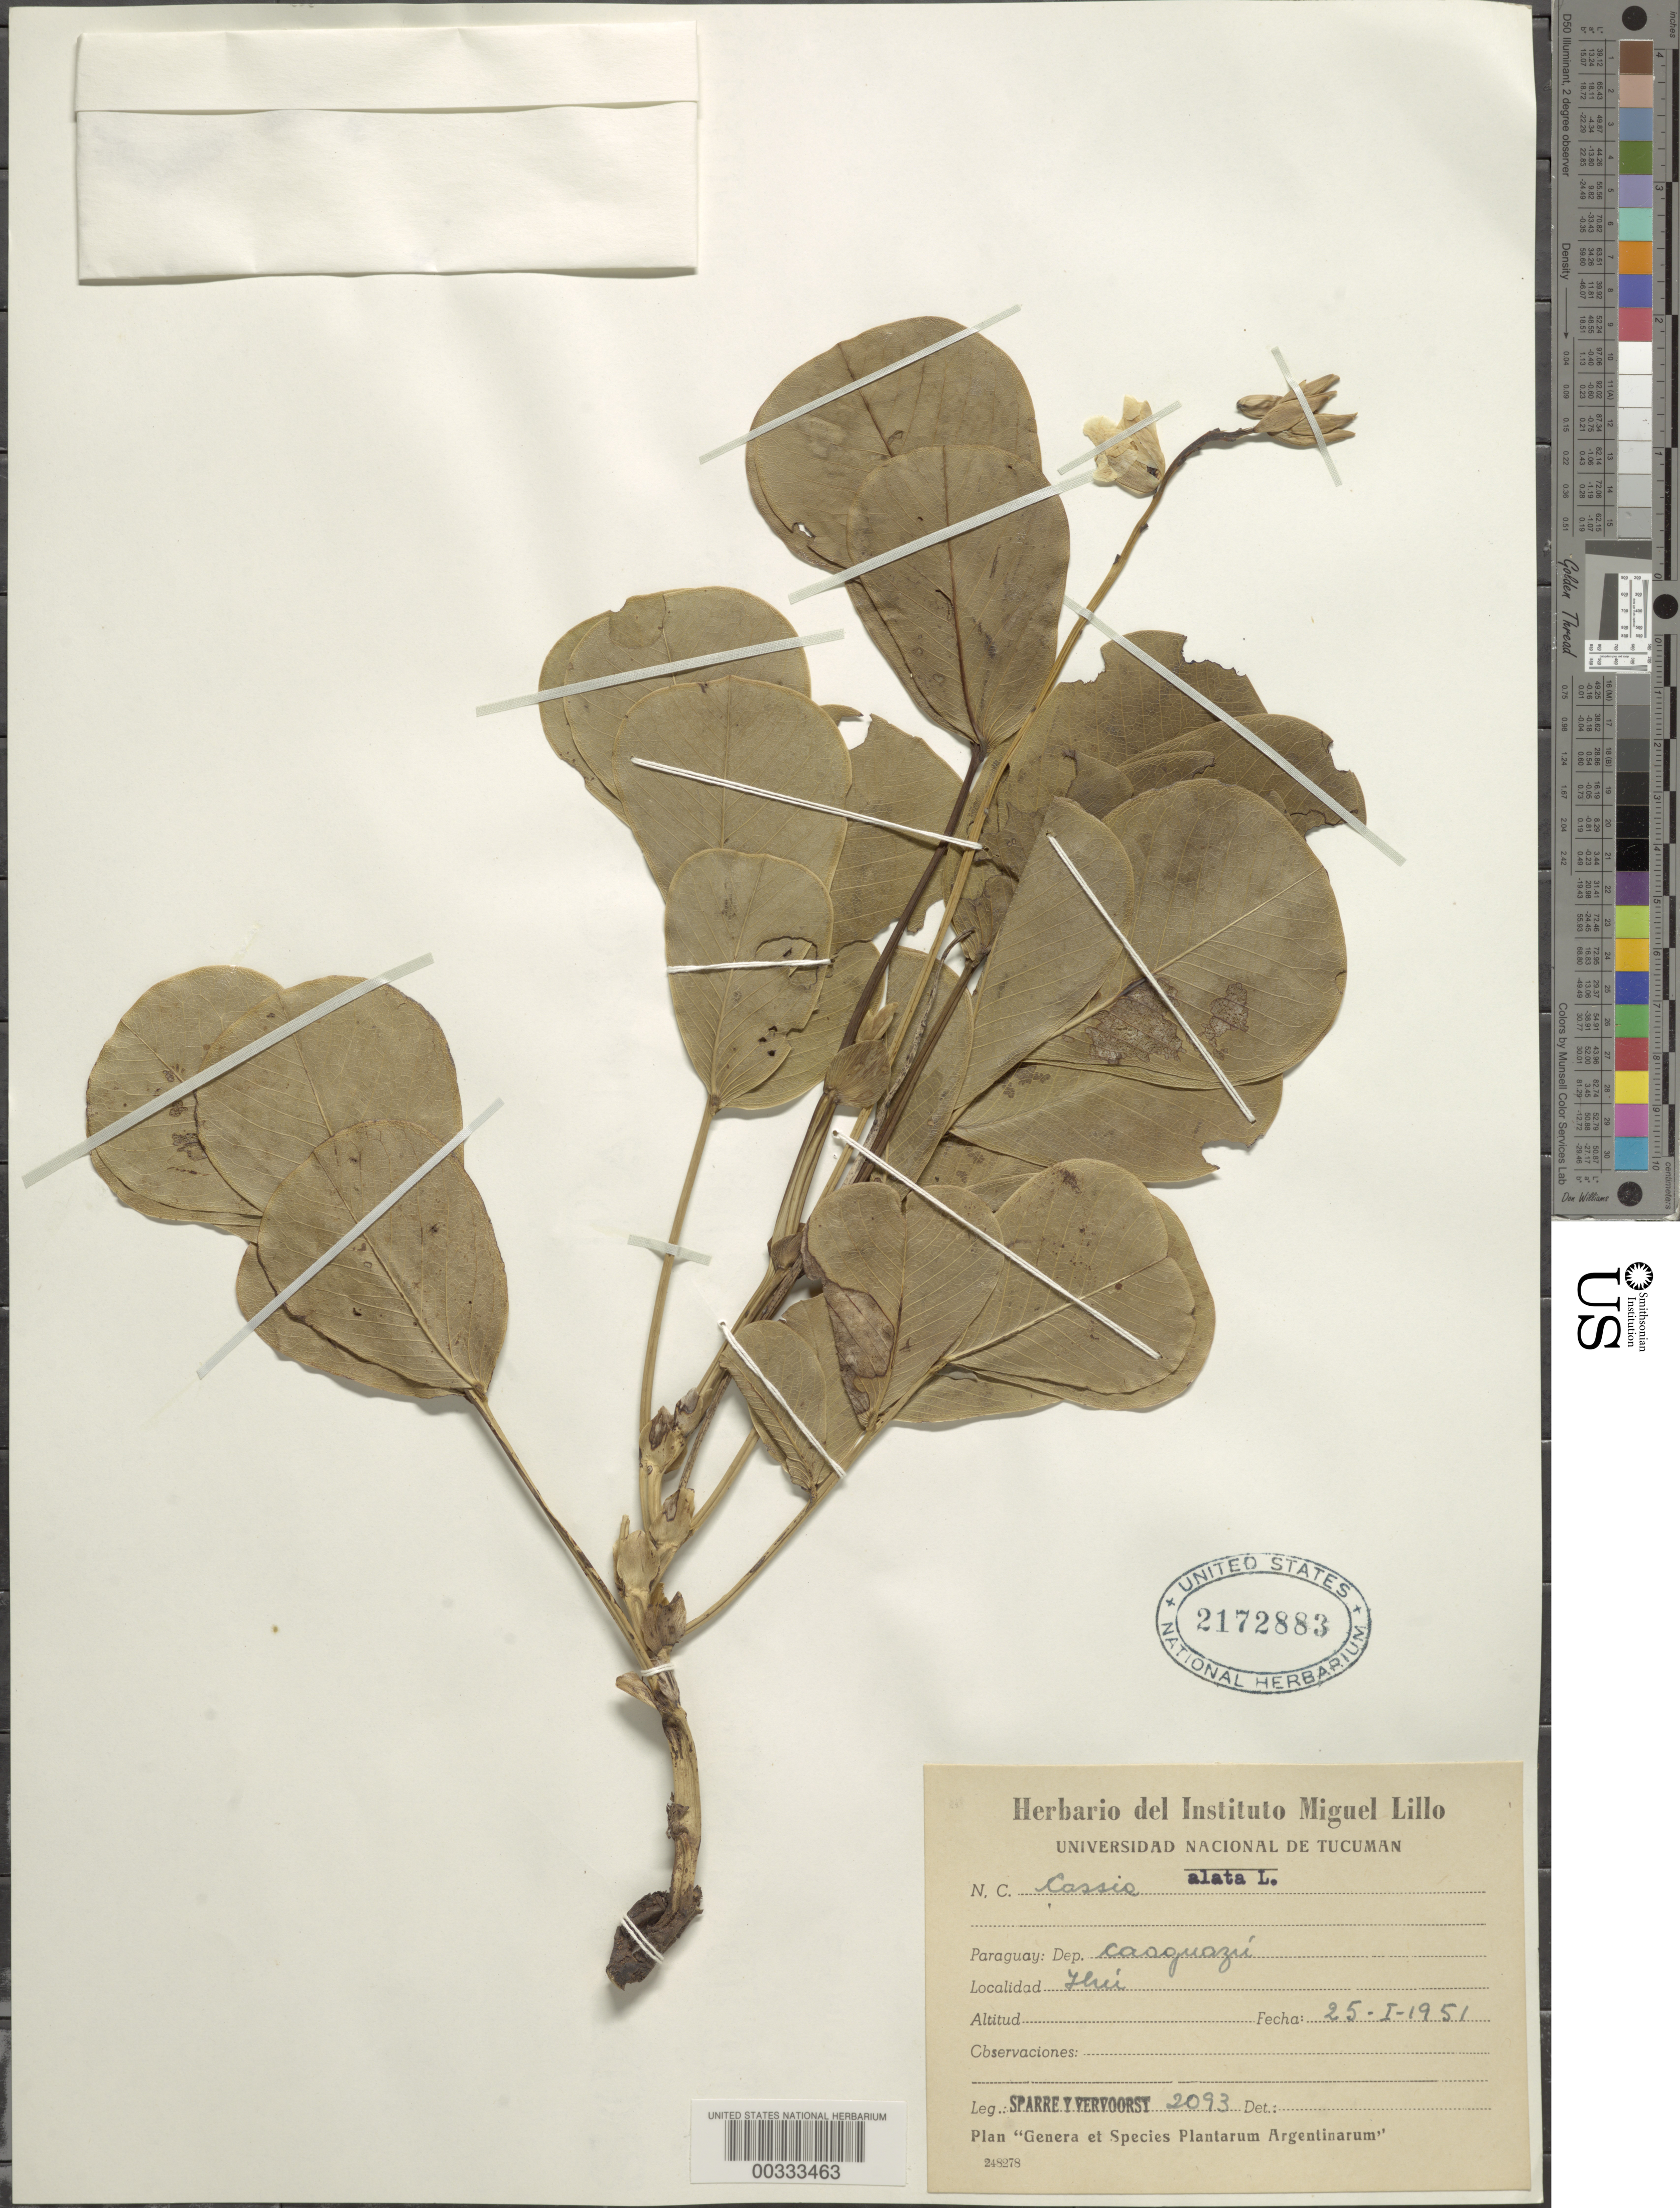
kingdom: Plantae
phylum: Tracheophyta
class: Magnoliopsida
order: Fabales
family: Fabaceae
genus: Senna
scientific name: Senna alata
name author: (L.) Roxb.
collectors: B. Sparre & F. B. Vervoorst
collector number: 2093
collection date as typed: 25 Jan 1951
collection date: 1951-01-25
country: Paraguay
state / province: Caaguazú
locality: Thu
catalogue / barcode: US 2172883